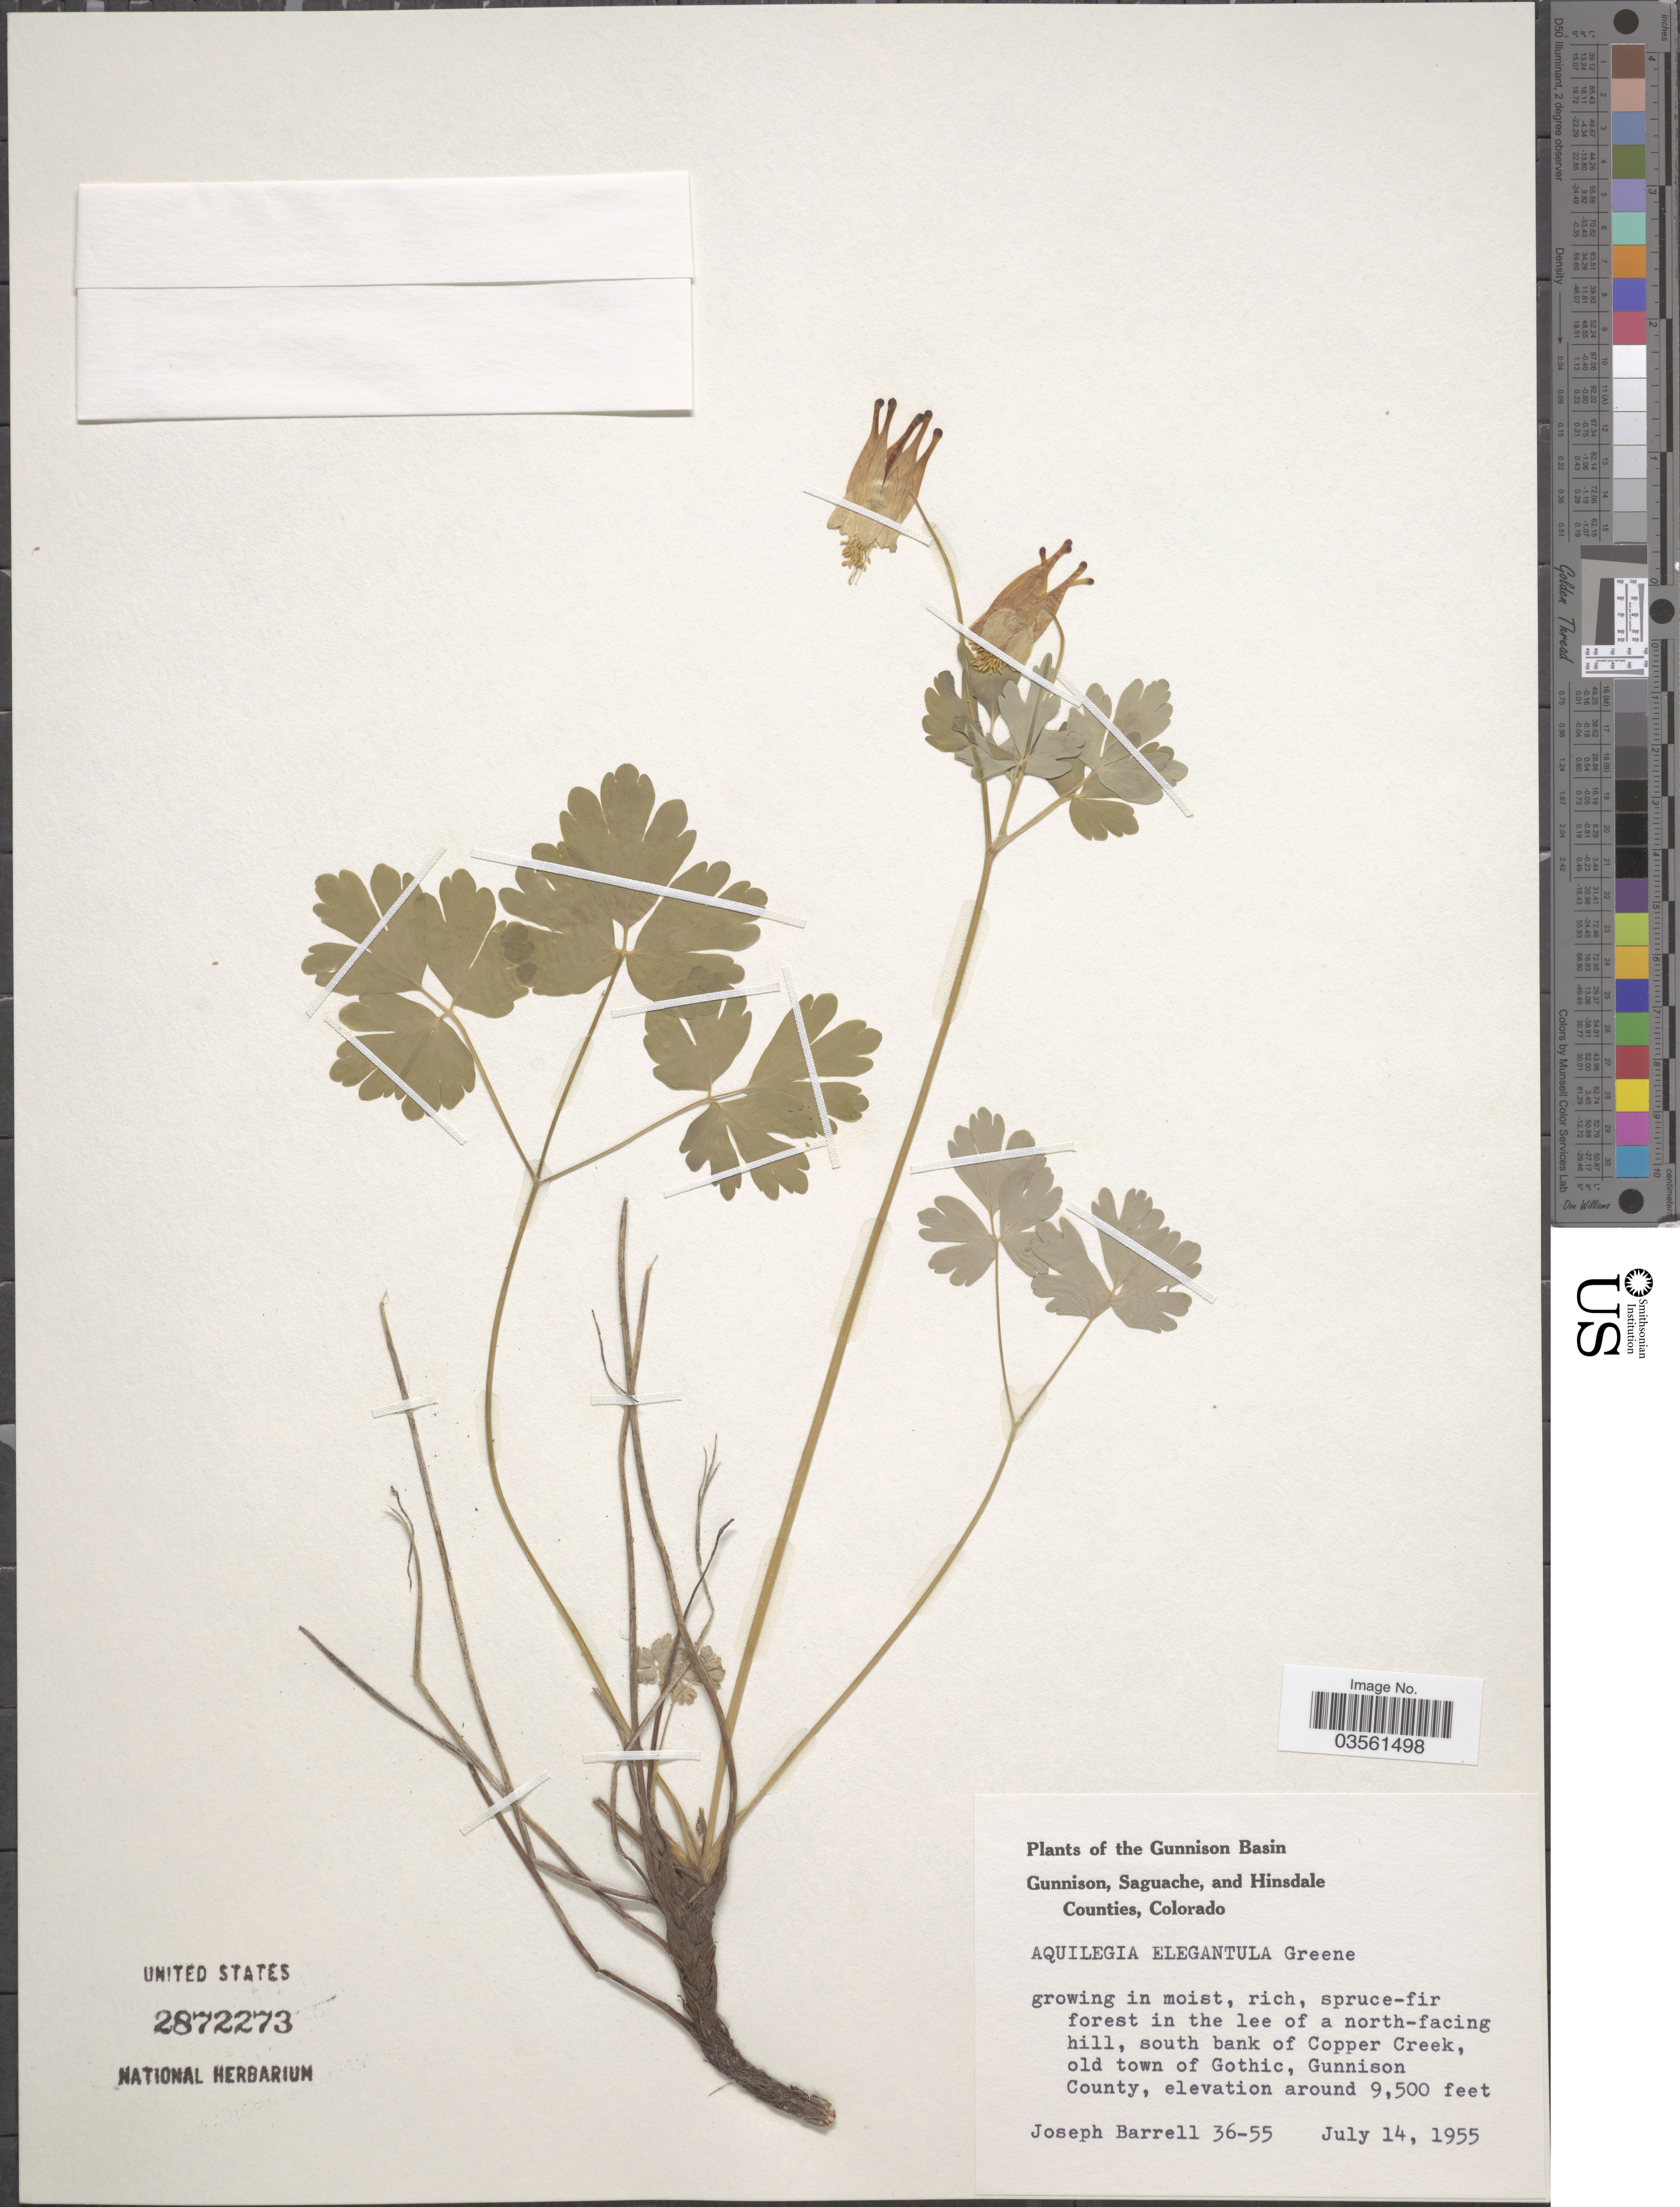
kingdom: Plantae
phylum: Tracheophyta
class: Magnoliopsida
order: Ranunculales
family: Ranunculaceae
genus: Aquilegia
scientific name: Aquilegia elegantula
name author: Greene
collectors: J. Barrell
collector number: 36-55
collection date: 1955-07-14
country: United States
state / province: Colorado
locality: The Gunnison Basin. In the lee of a north-facing hill, south bank of Copper Creek, old town of Gothic, Gunnison County.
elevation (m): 2896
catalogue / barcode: US 2872273